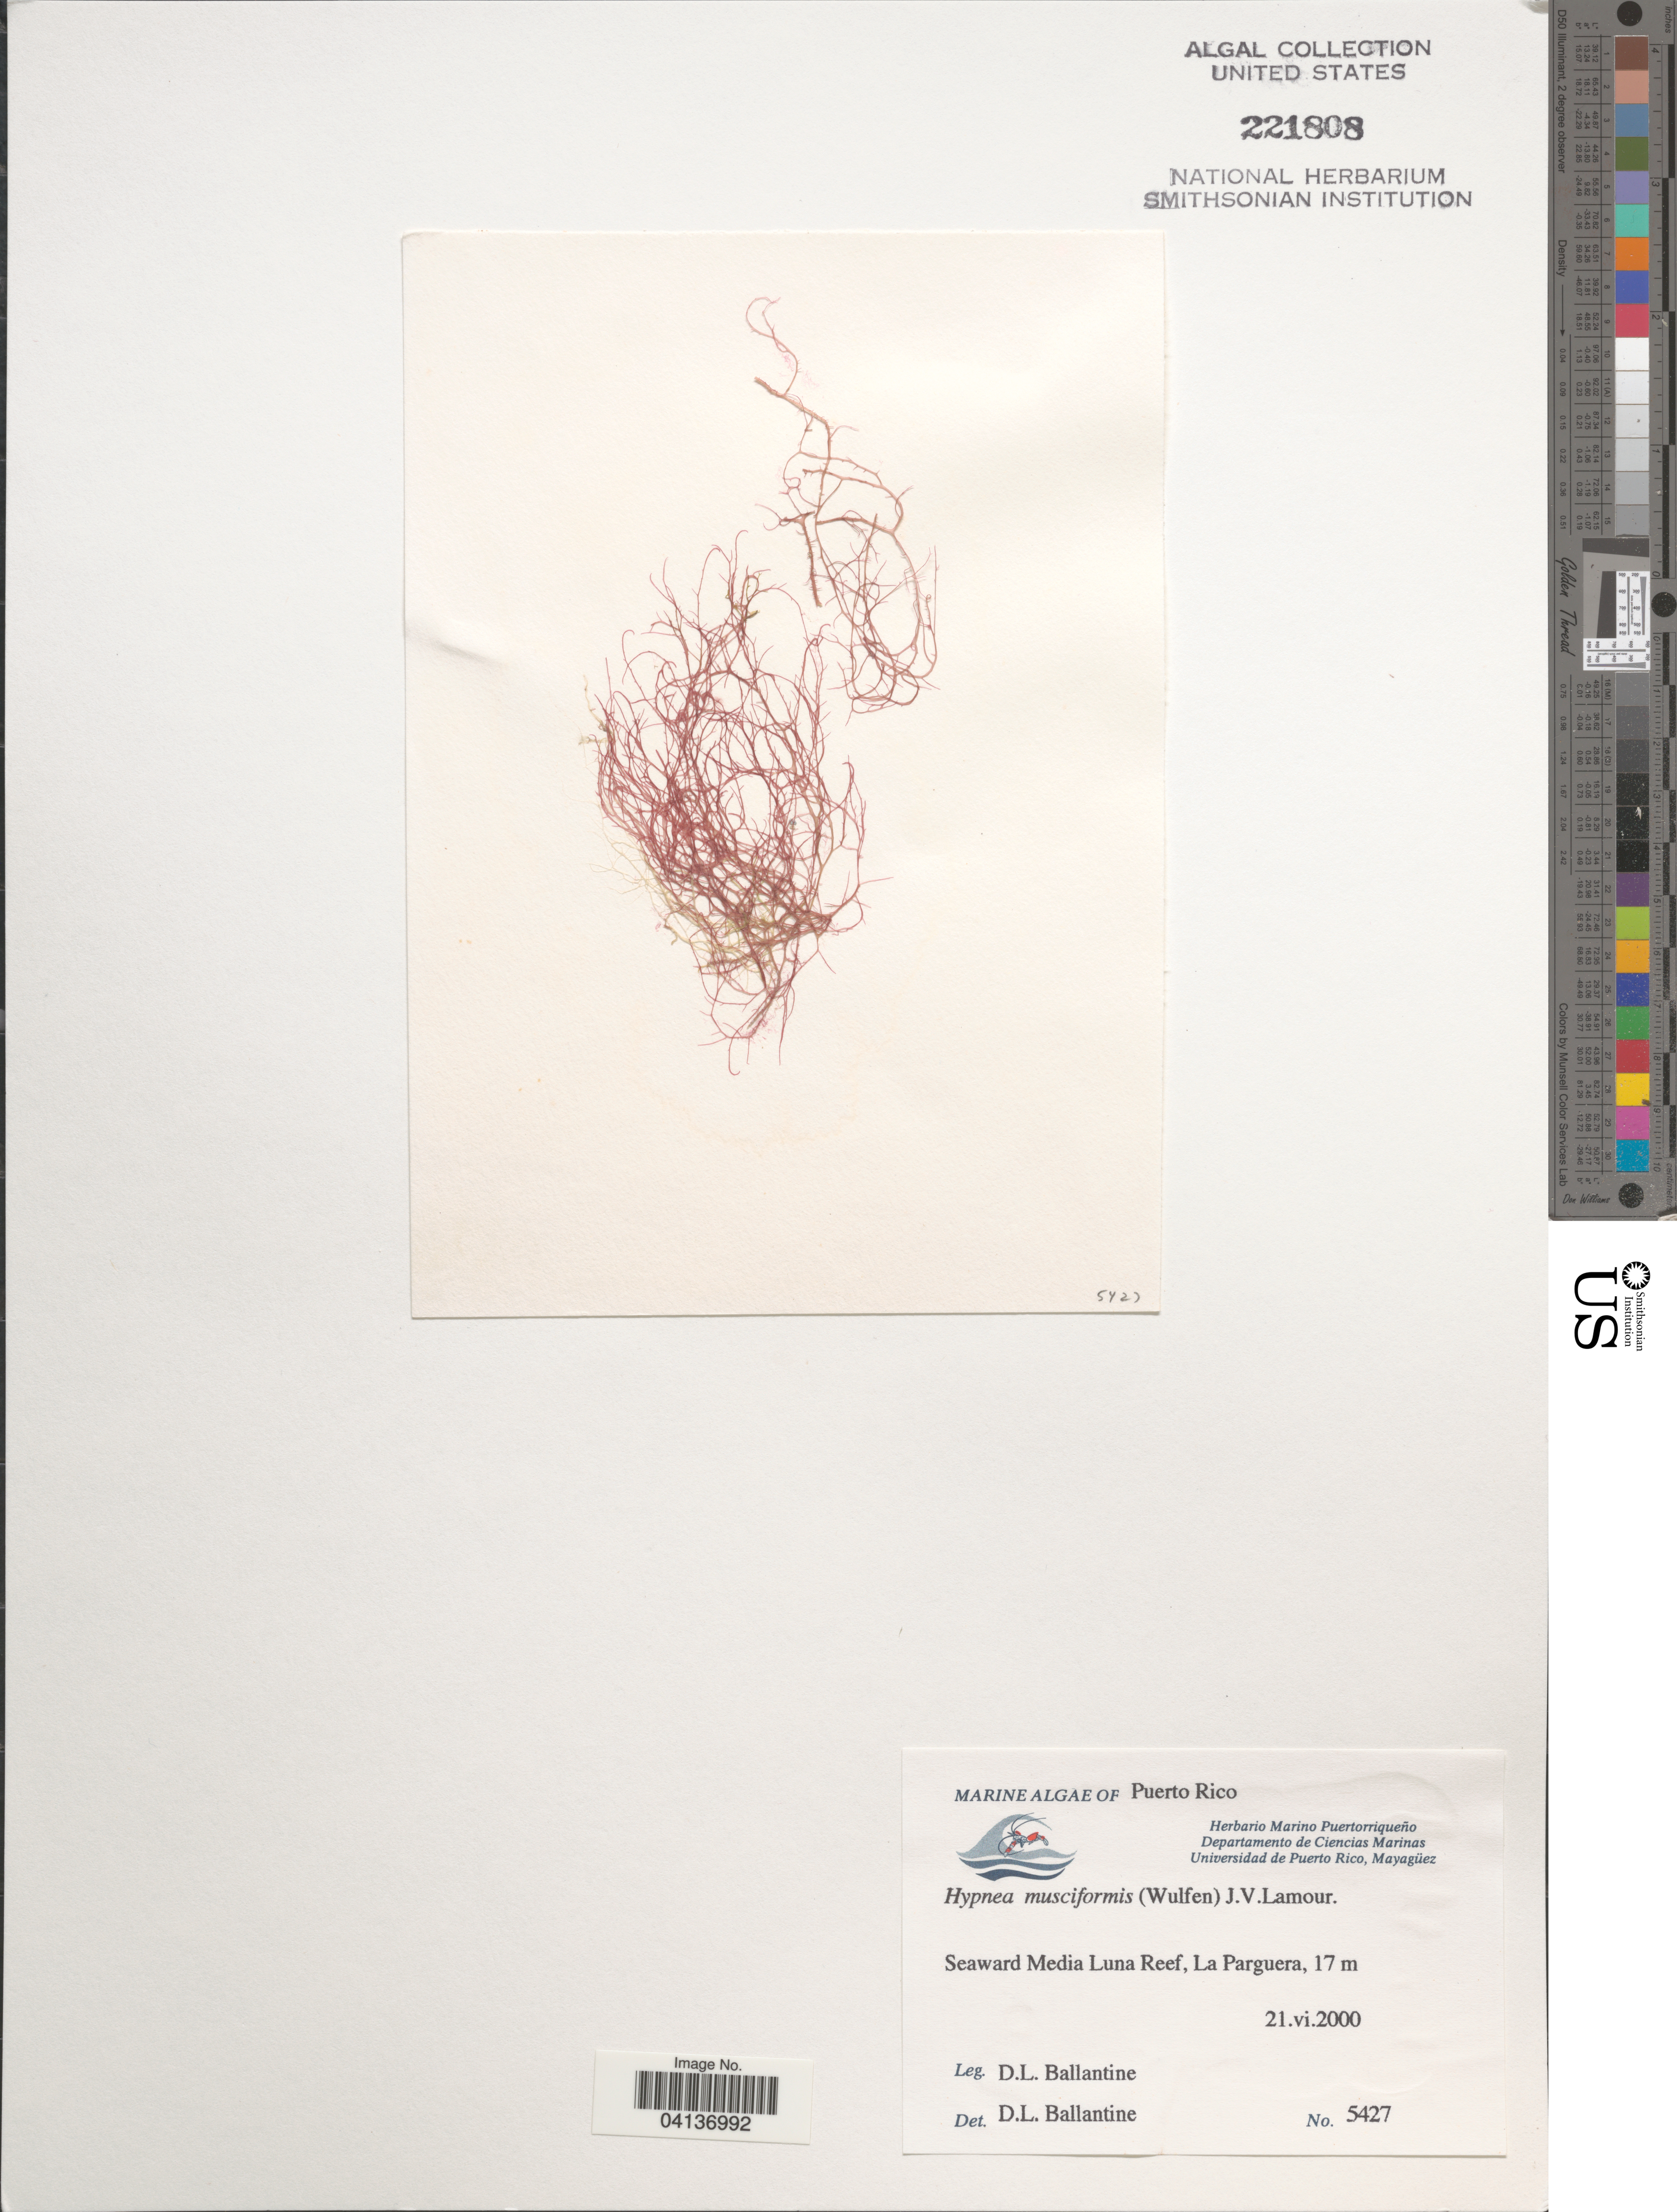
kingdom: Plantae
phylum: Rhodophyta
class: Florideophyceae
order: Gigartinales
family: Cystocloniaceae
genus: Hypnea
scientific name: Hypnea musciformis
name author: (Wulfen) J.V.Lamouroux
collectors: D.L. Ballantine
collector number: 5427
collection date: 2000-06-21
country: Puerto Rico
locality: Seaward Media Luna Reef, La Parguera.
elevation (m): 17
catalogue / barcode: US 221808